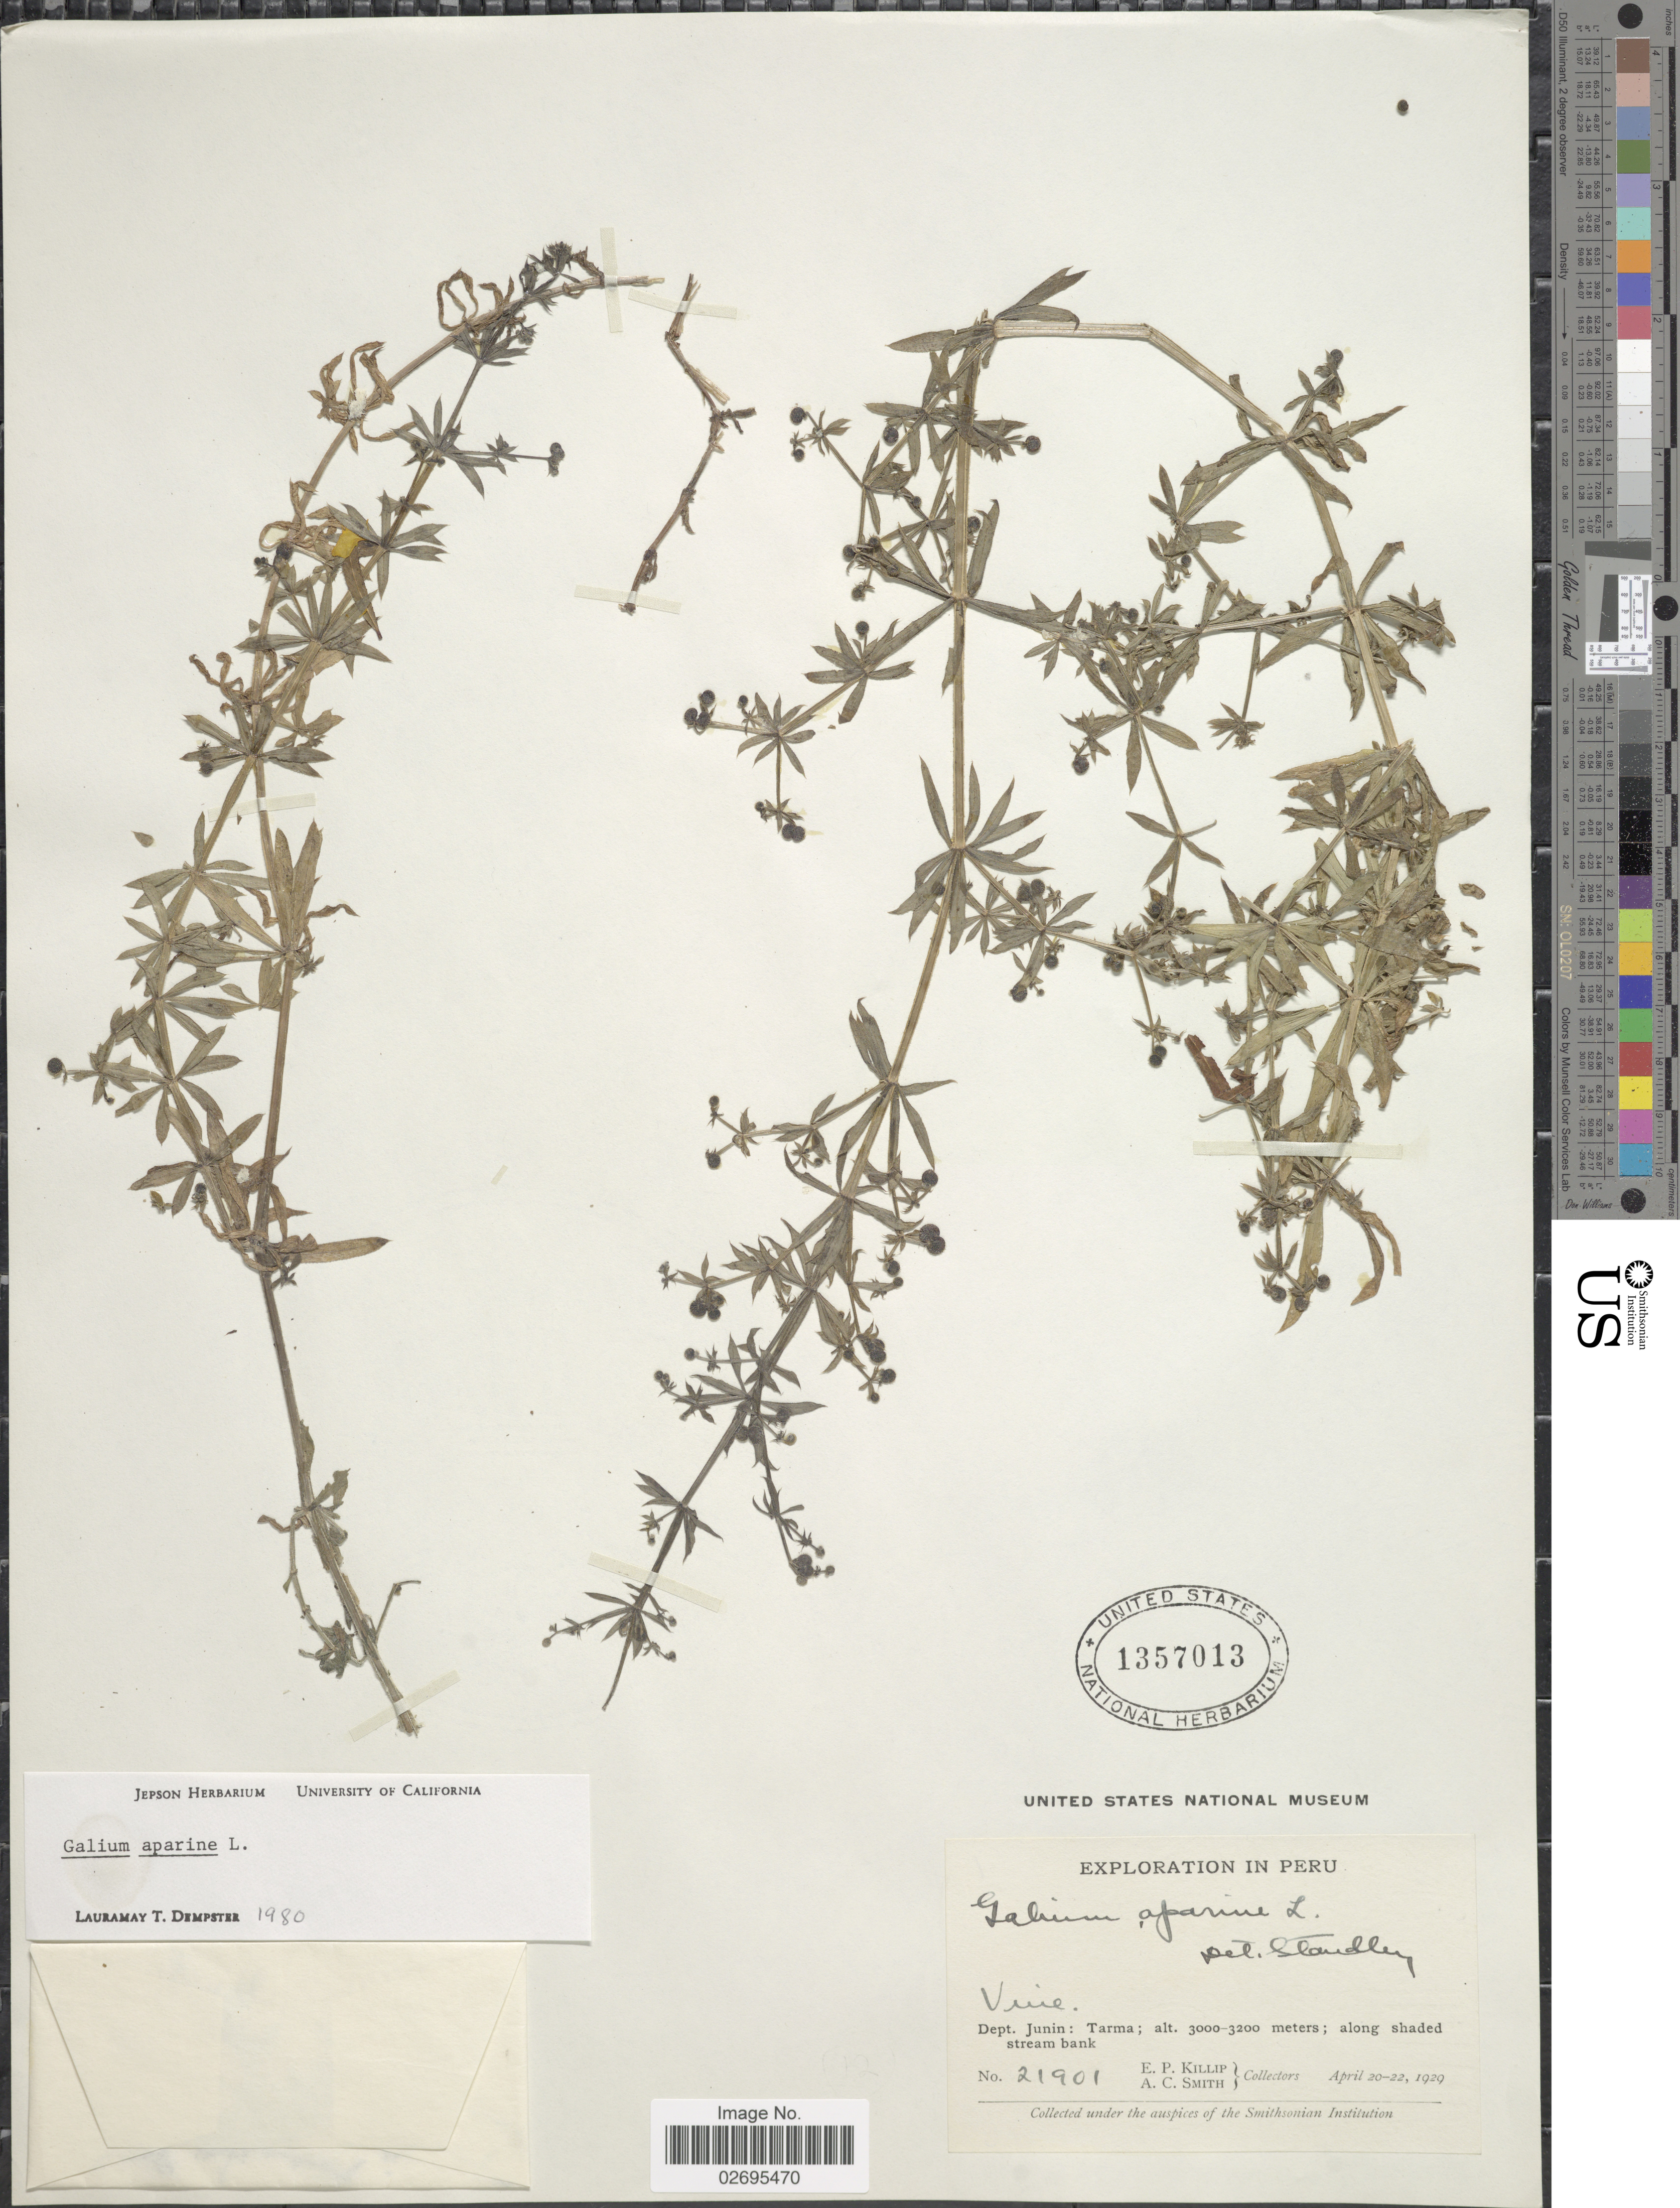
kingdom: Plantae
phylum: Tracheophyta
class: Magnoliopsida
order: Gentianales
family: Rubiaceae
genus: Galium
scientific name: Galium aparine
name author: L.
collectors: E. P. Killip & A. C. Smith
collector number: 21901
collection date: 1929-04-20/1929-04-22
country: Peru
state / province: Junín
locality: Dept. Junin: Tarma; along shaded stream bank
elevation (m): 3000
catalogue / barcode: US 1357013